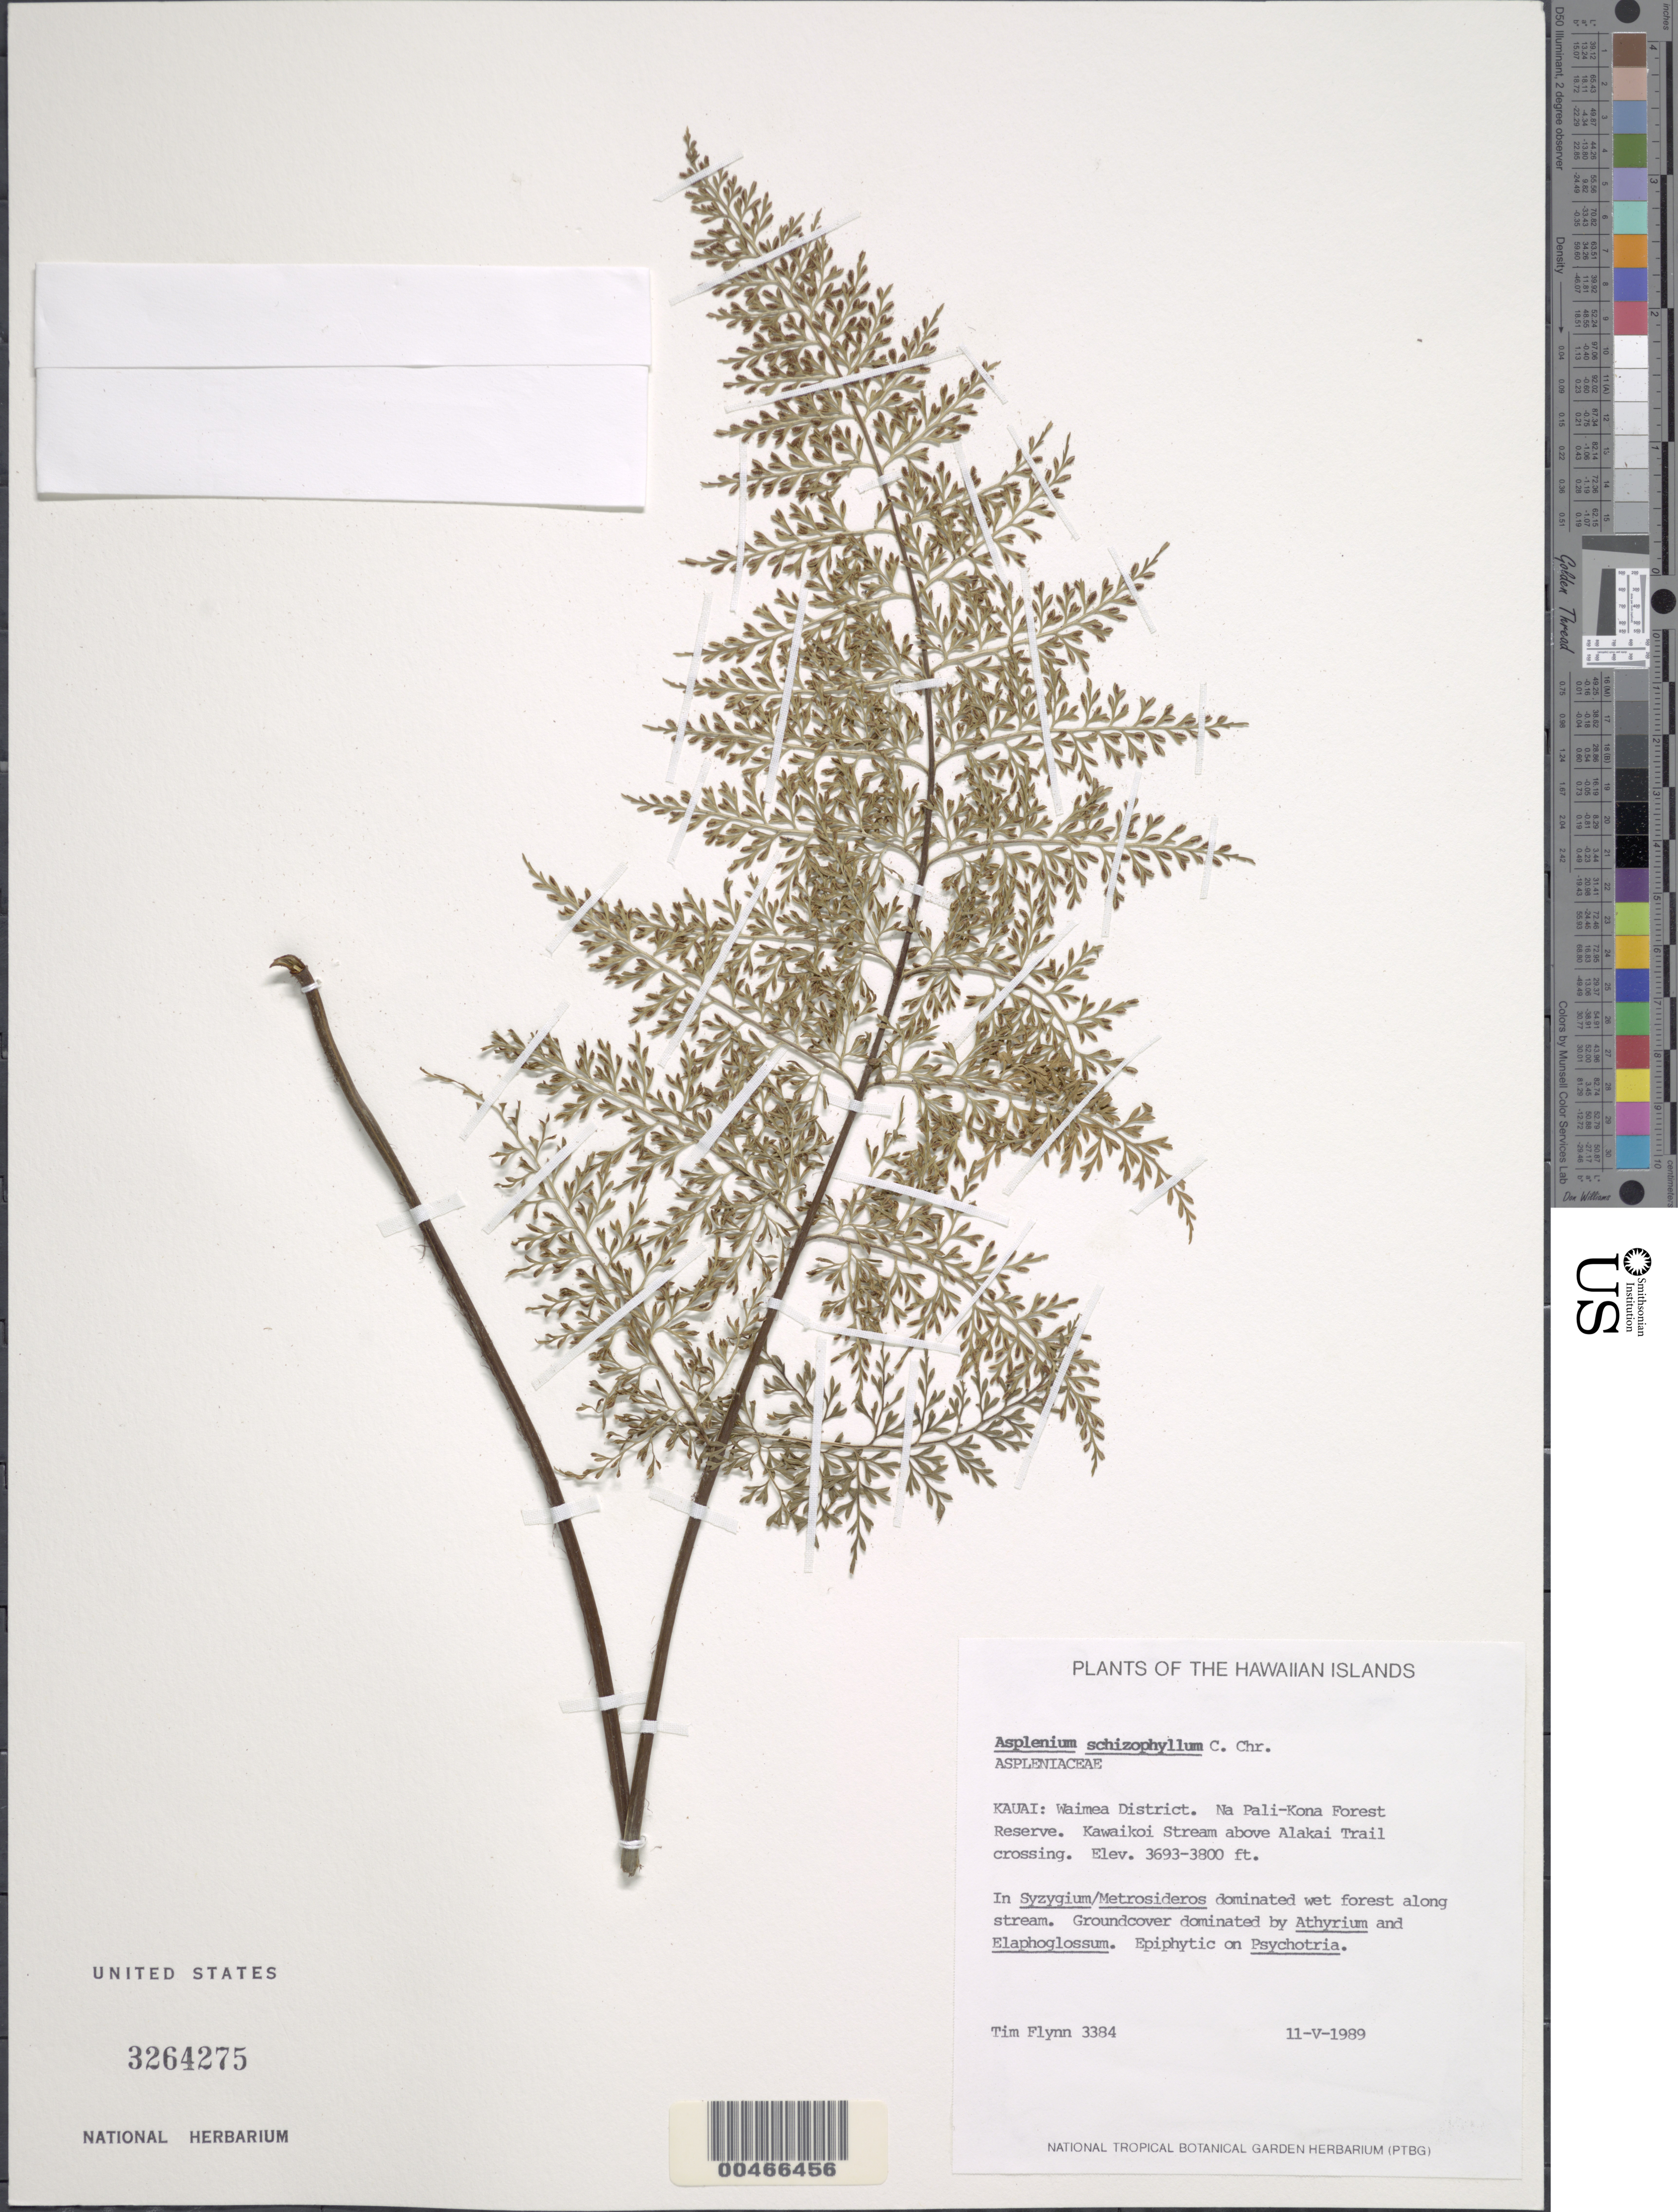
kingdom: Plantae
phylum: Tracheophyta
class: Polypodiopsida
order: Polypodiales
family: Aspleniaceae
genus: Asplenium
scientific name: Asplenium schizophyllum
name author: C. Chr.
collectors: T. W. Flynn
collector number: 3384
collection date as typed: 11 May 1989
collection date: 1989-05-11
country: United States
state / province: Hawaii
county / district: Kauai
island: Kaua'i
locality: Waimea District. Na Pali-Kona Forest Reserve. Kawaikoi Stream above Alakai Trail crossing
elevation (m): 1126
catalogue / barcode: US 3264275